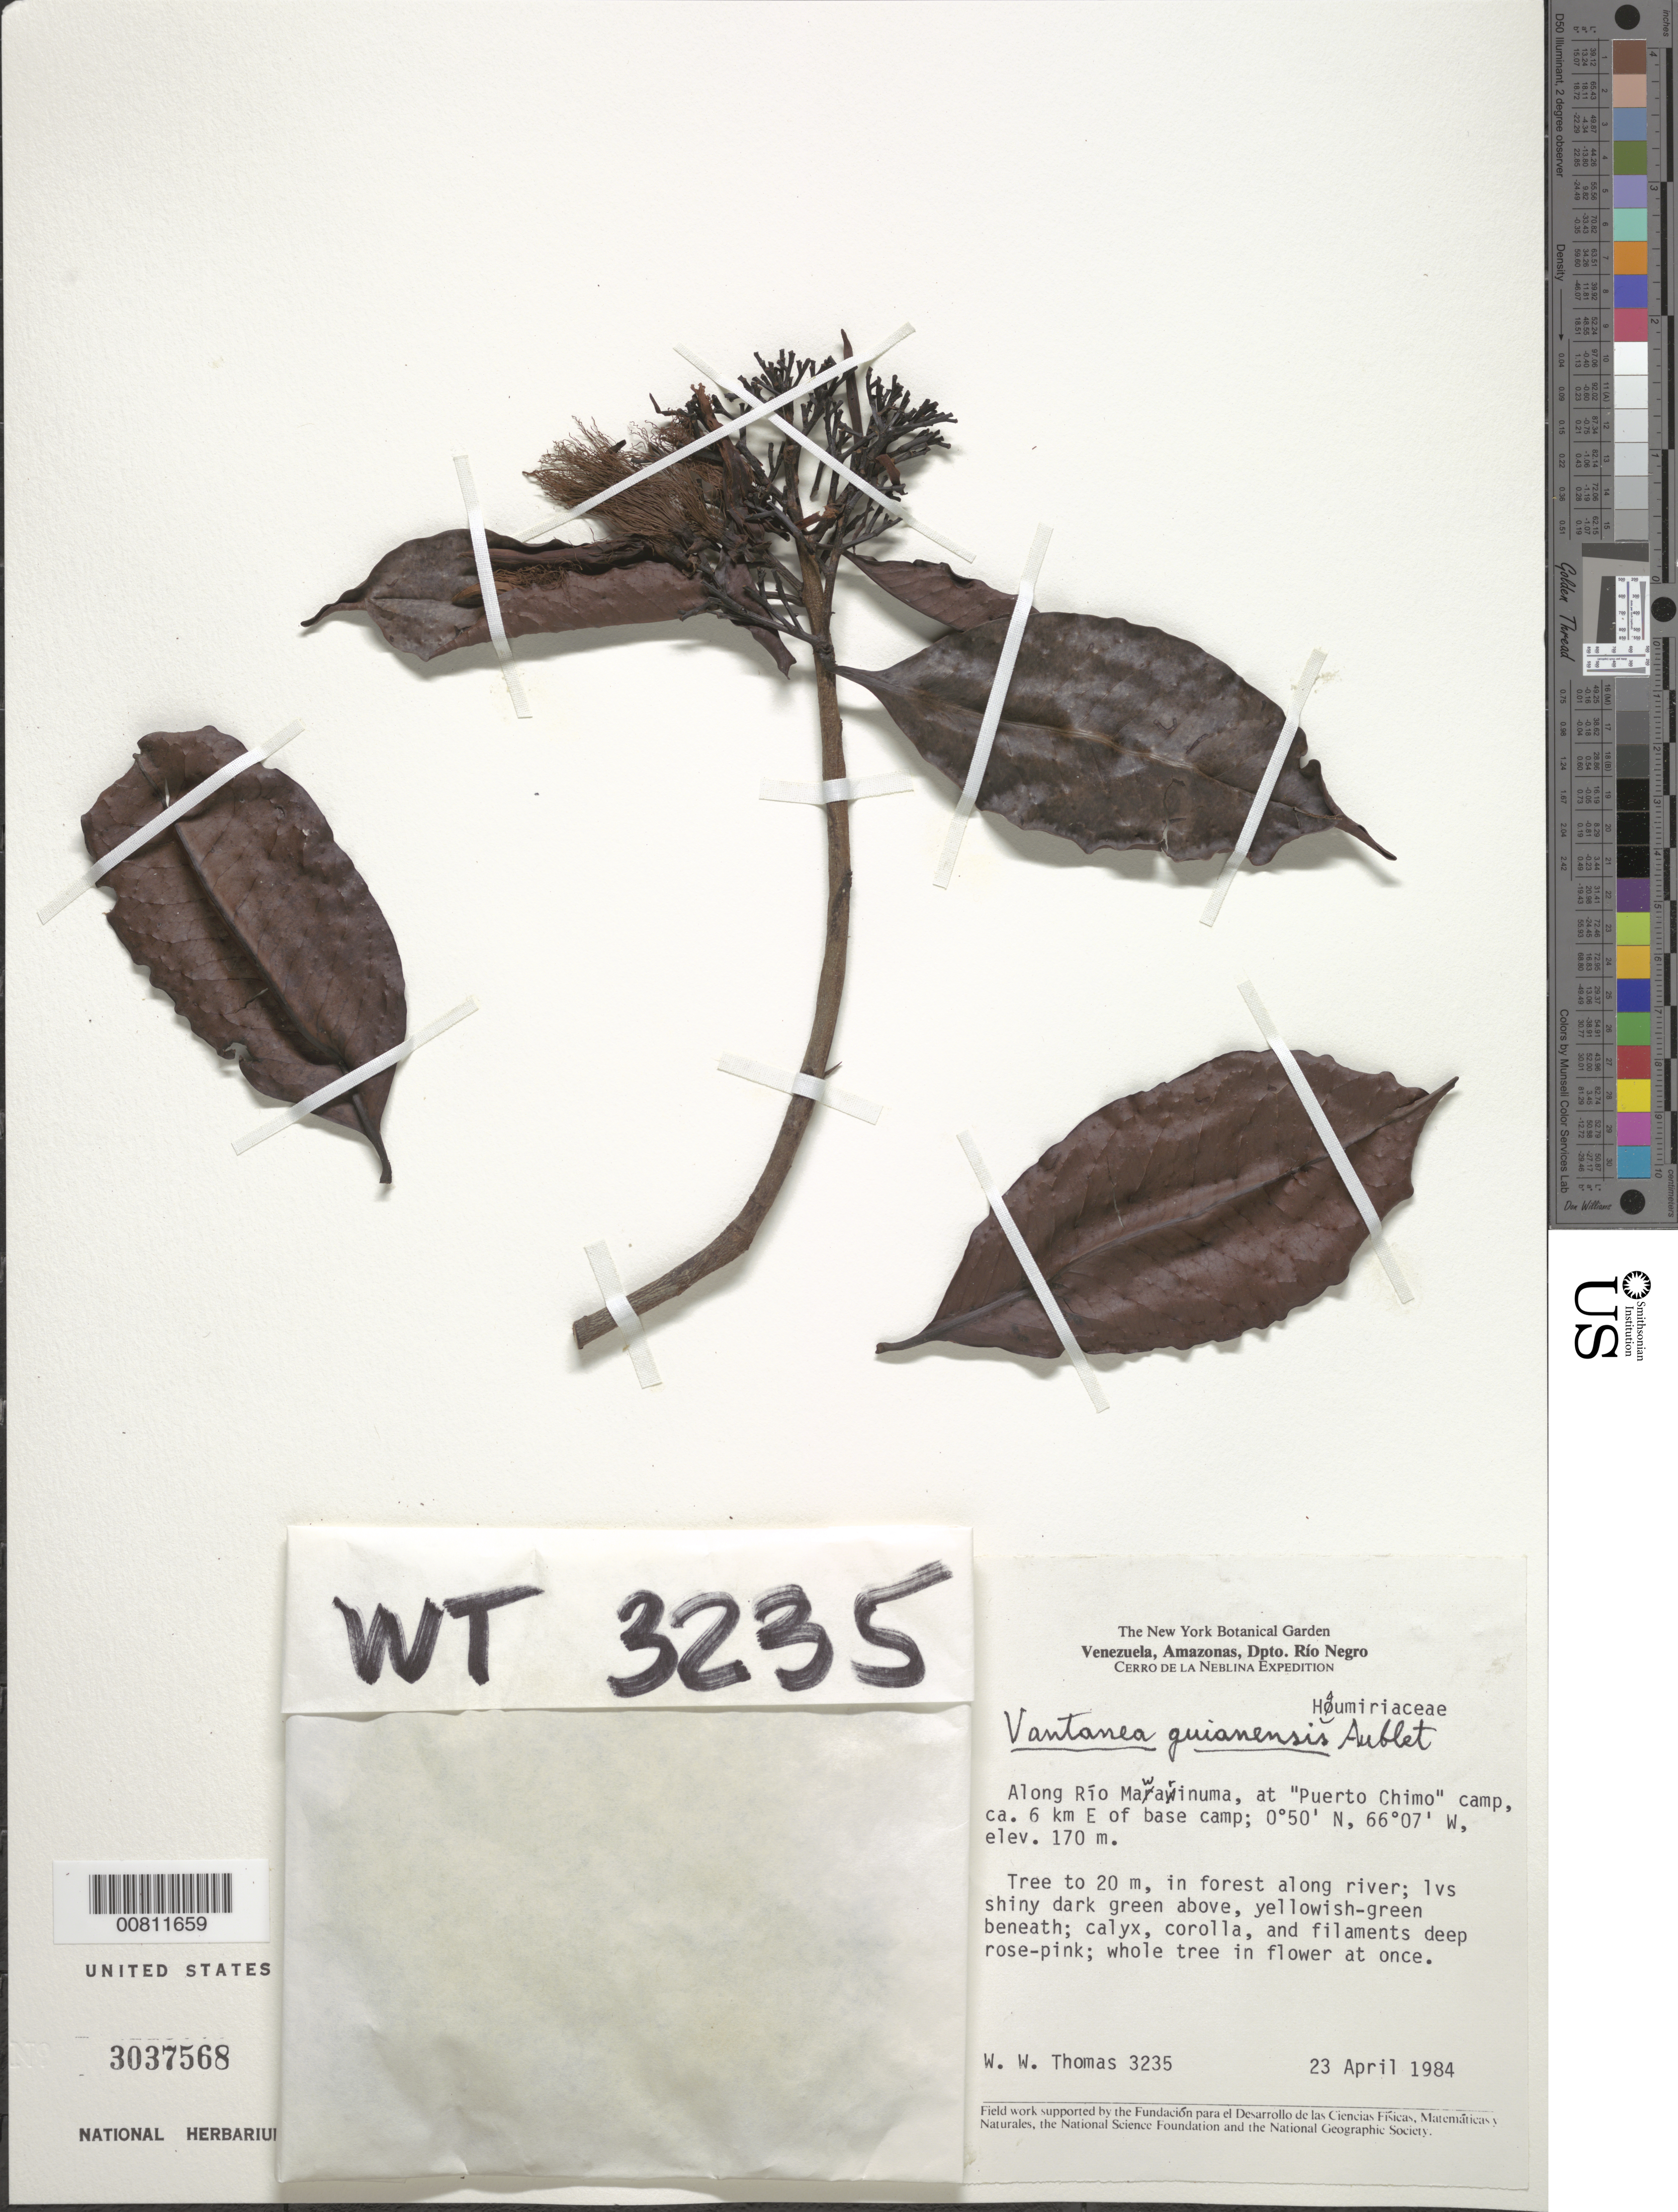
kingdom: Plantae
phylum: Tracheophyta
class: Magnoliopsida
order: Fabales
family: Fabaceae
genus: Vatairea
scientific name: Vatairea guianensis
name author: Aubl.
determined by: Cuatrecasas, J.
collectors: W. W. Thomas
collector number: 3235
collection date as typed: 23-Apr-84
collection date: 1984-04-23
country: Venezuela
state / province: Amazonas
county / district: Río Negro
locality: Cerro de la Neblina, Río Mawarinuma, at "Puerto Chimo" camp, ca. 6 km E of Base Camp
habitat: Forest along river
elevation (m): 170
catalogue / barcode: US 3037568